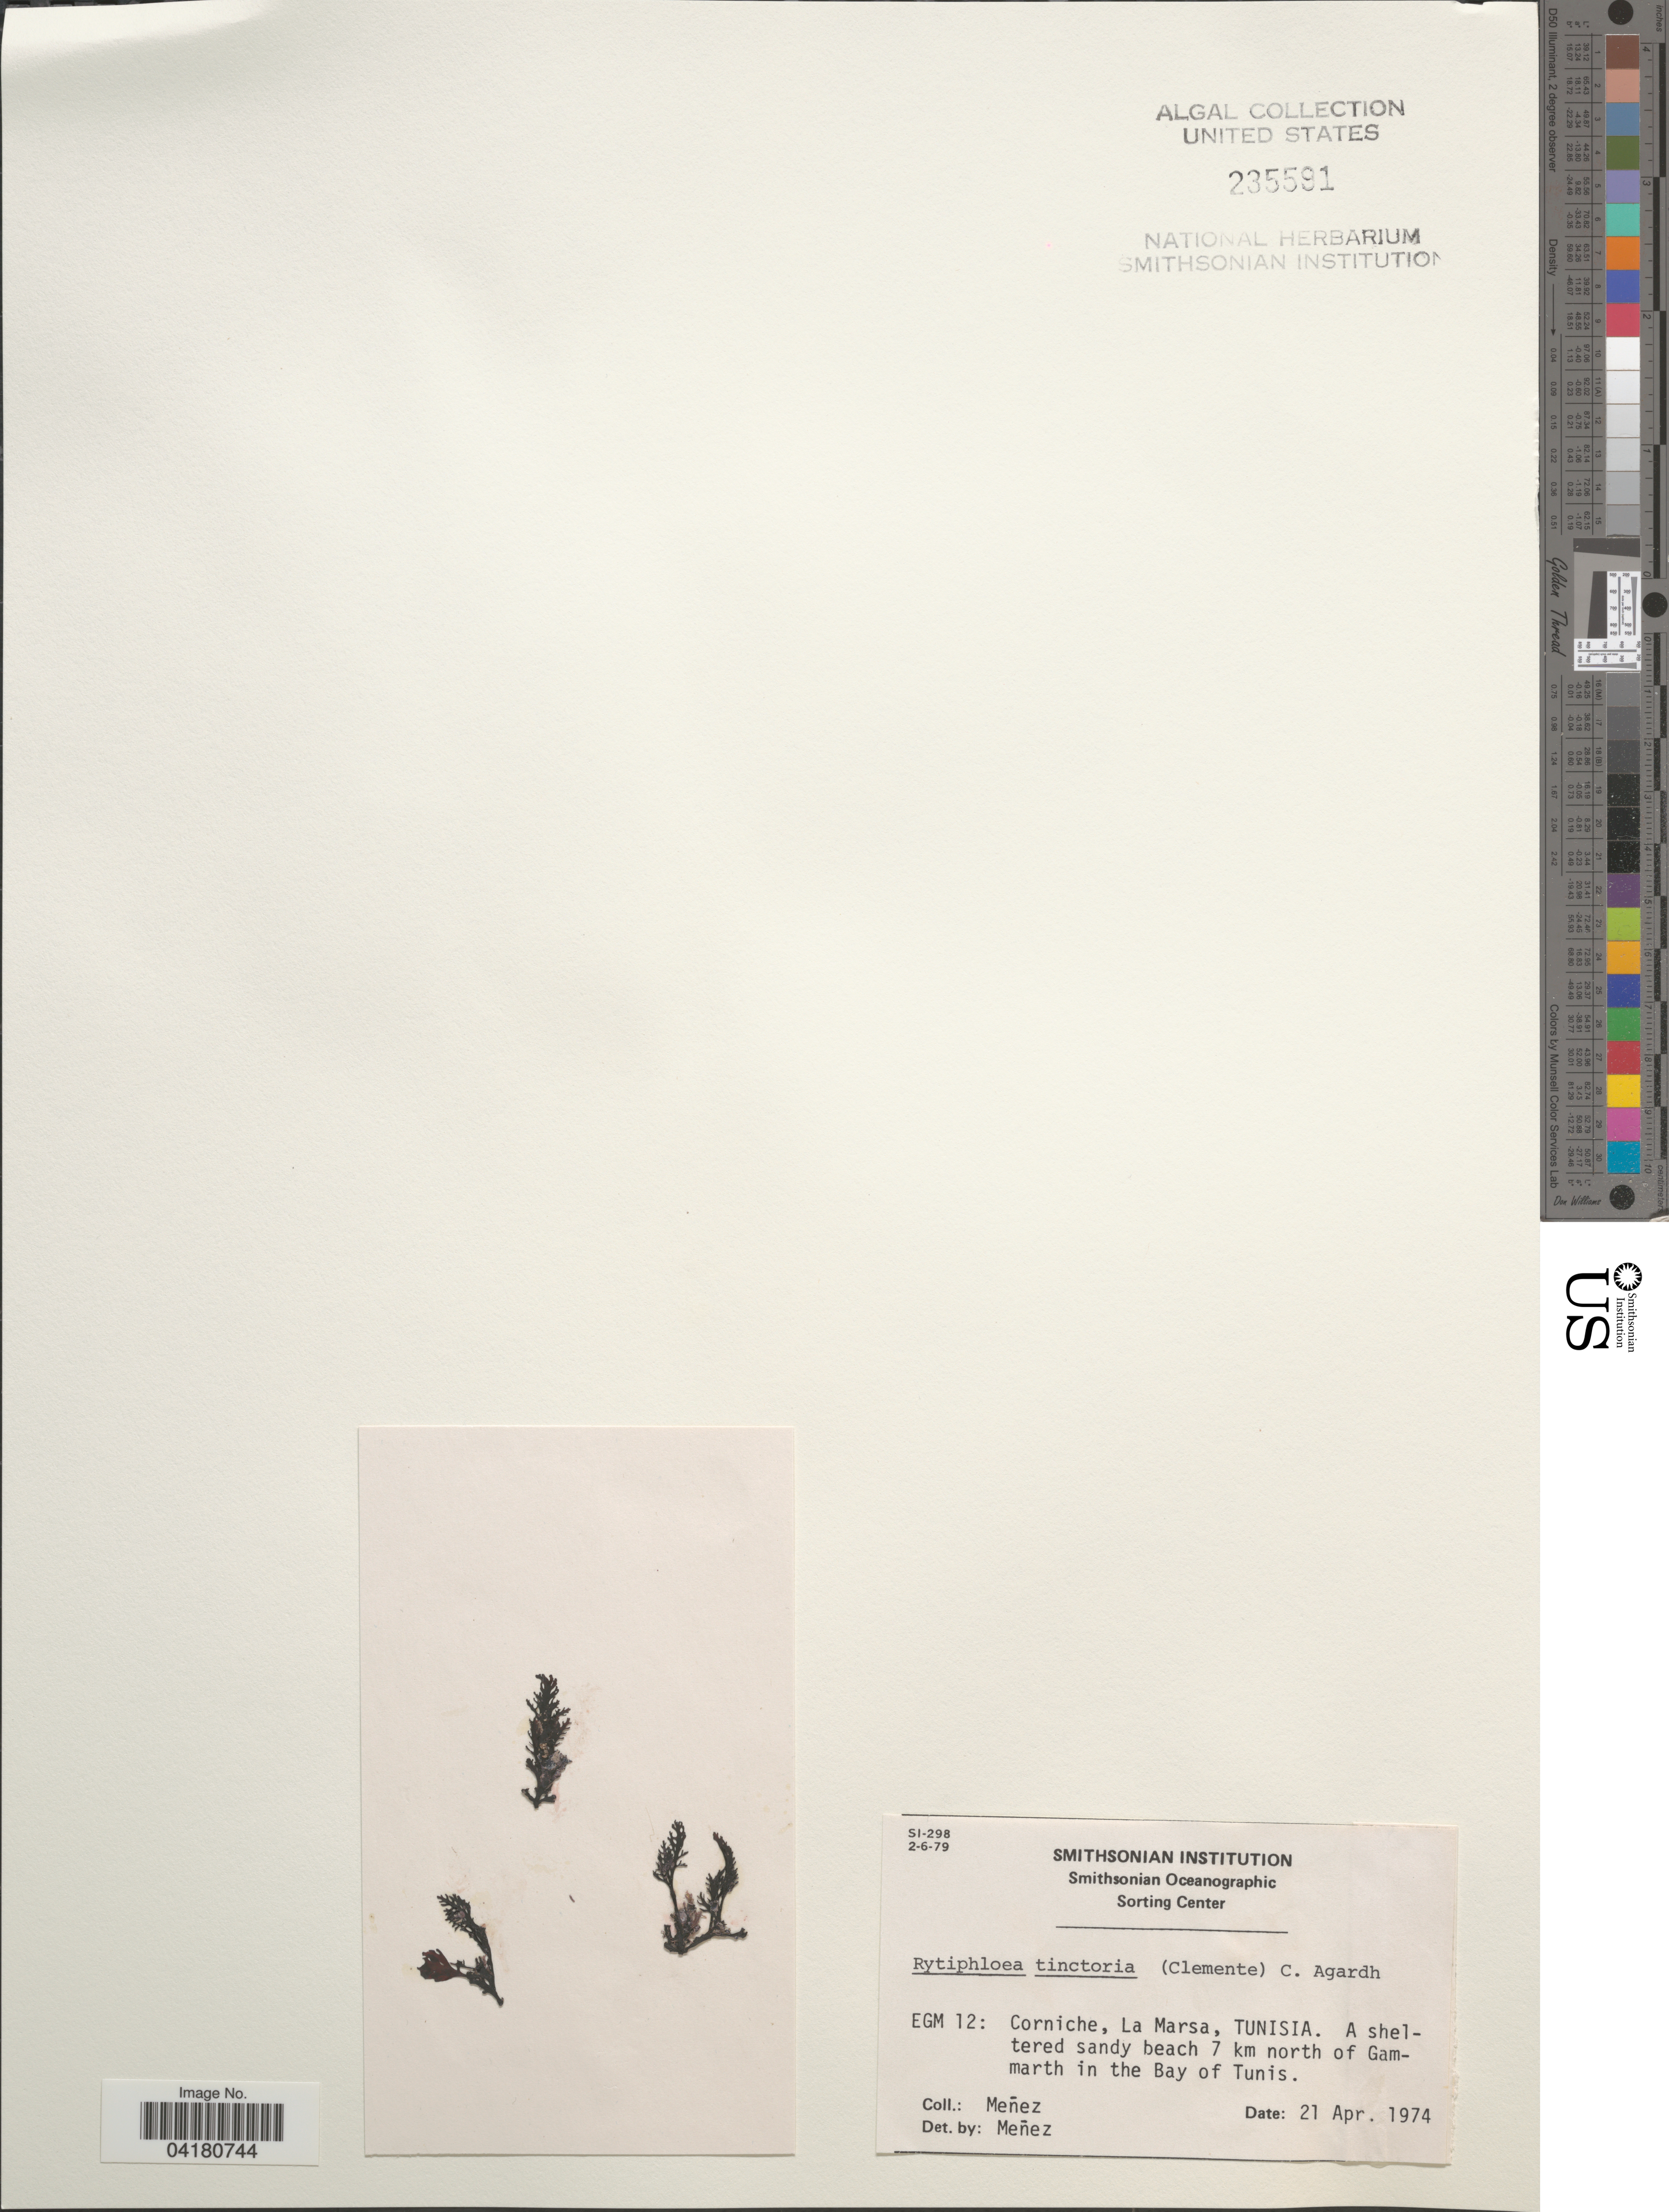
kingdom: Plantae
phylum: Rhodophyta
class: Florideophyceae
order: Ceramiales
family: Rhodomelaceae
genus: Rytiphloea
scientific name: Rytiphloea tinctoria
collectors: Menez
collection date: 1974-04-21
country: Tunisia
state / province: Tunis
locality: EGM 12: Corniche, La Marsa. A sheltered sandy beach 7 km north of Gammarth in the Bay of Tunis.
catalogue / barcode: US 235591